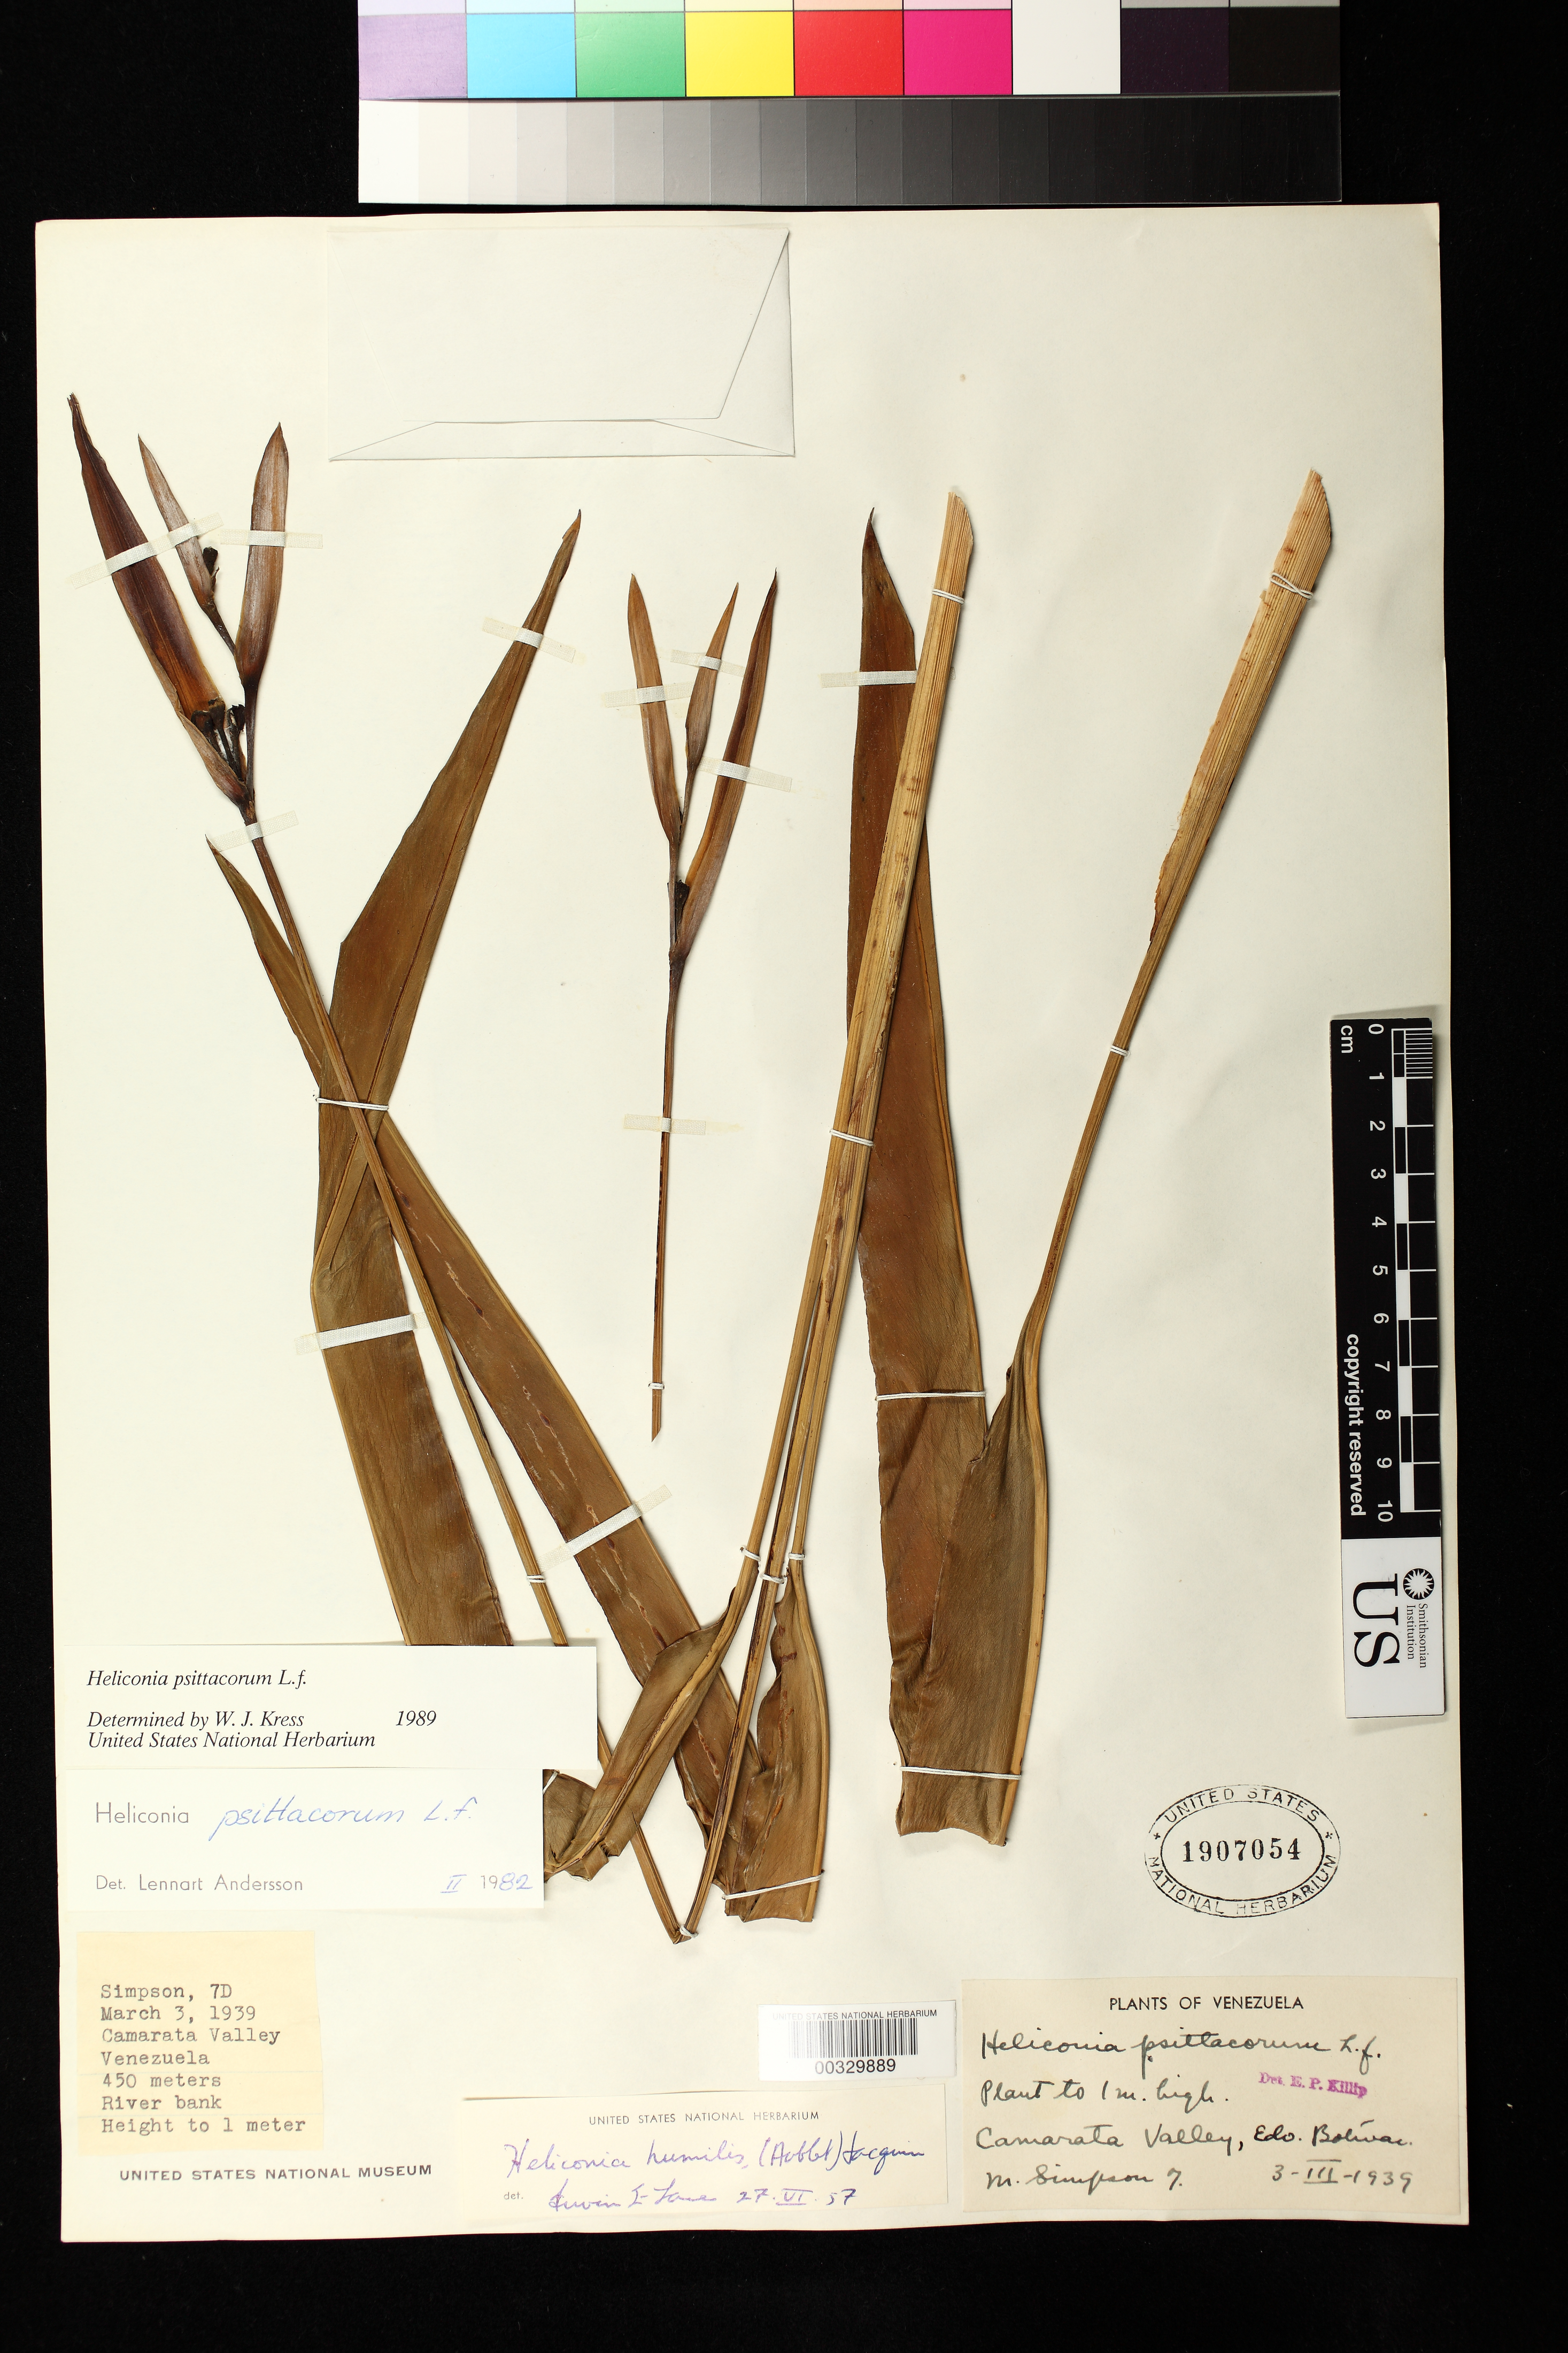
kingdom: Plantae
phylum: Tracheophyta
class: Liliopsida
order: Zingiberales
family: Heliconiaceae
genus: Heliconia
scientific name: Heliconia psittacorum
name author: L. f.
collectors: M. Simpson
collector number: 7d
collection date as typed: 03 Mar 1939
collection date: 1939-03-03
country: Venezuela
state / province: Bolivar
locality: Camarata valley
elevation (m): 450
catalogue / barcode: US 1907054